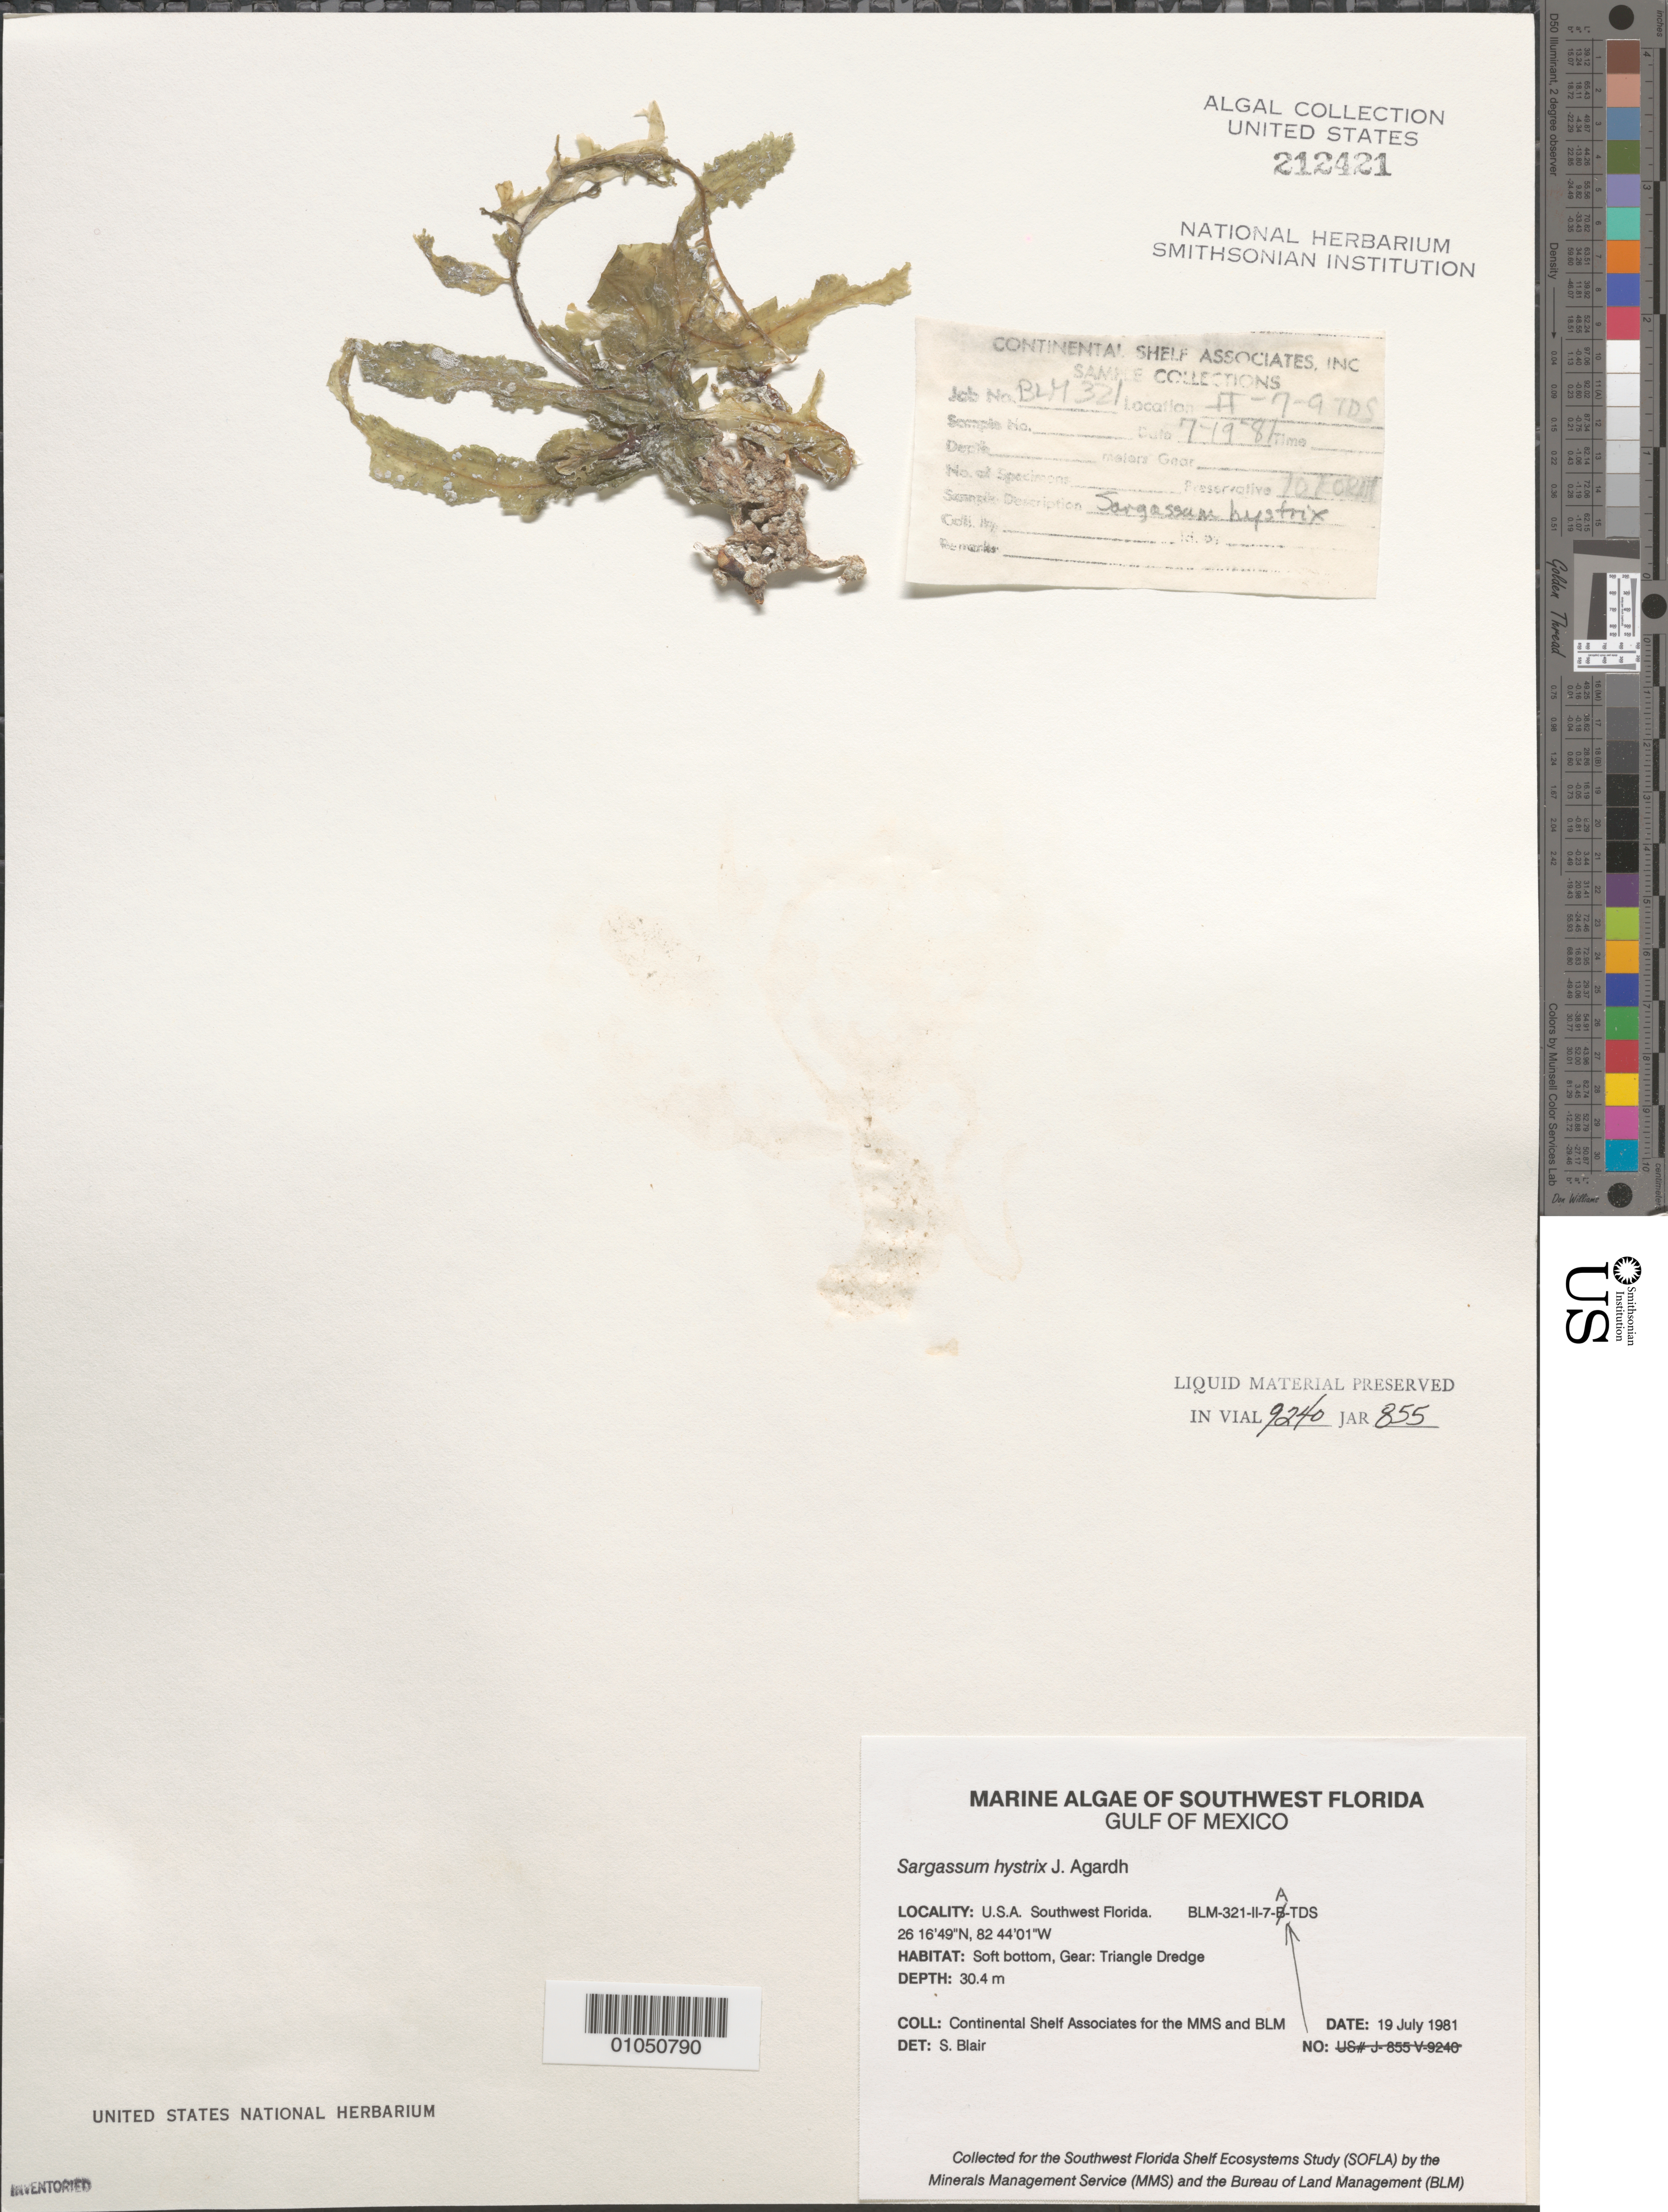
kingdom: Chromista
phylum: Ochrophyta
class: Phaeophyceae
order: Fucales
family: Sargassaceae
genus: Sargassum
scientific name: Sargassum hystrix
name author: J. Agardh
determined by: Blair, S. M.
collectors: Continental Shelf Associates for the MMS/BLM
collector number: BLM-321-II-7-A-TDS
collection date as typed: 19 Jul 1981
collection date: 1981-07-19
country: United States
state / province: Florida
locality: Gulf of Mexico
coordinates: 26 16'49"N, 82 44'01"W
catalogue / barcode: US 212421